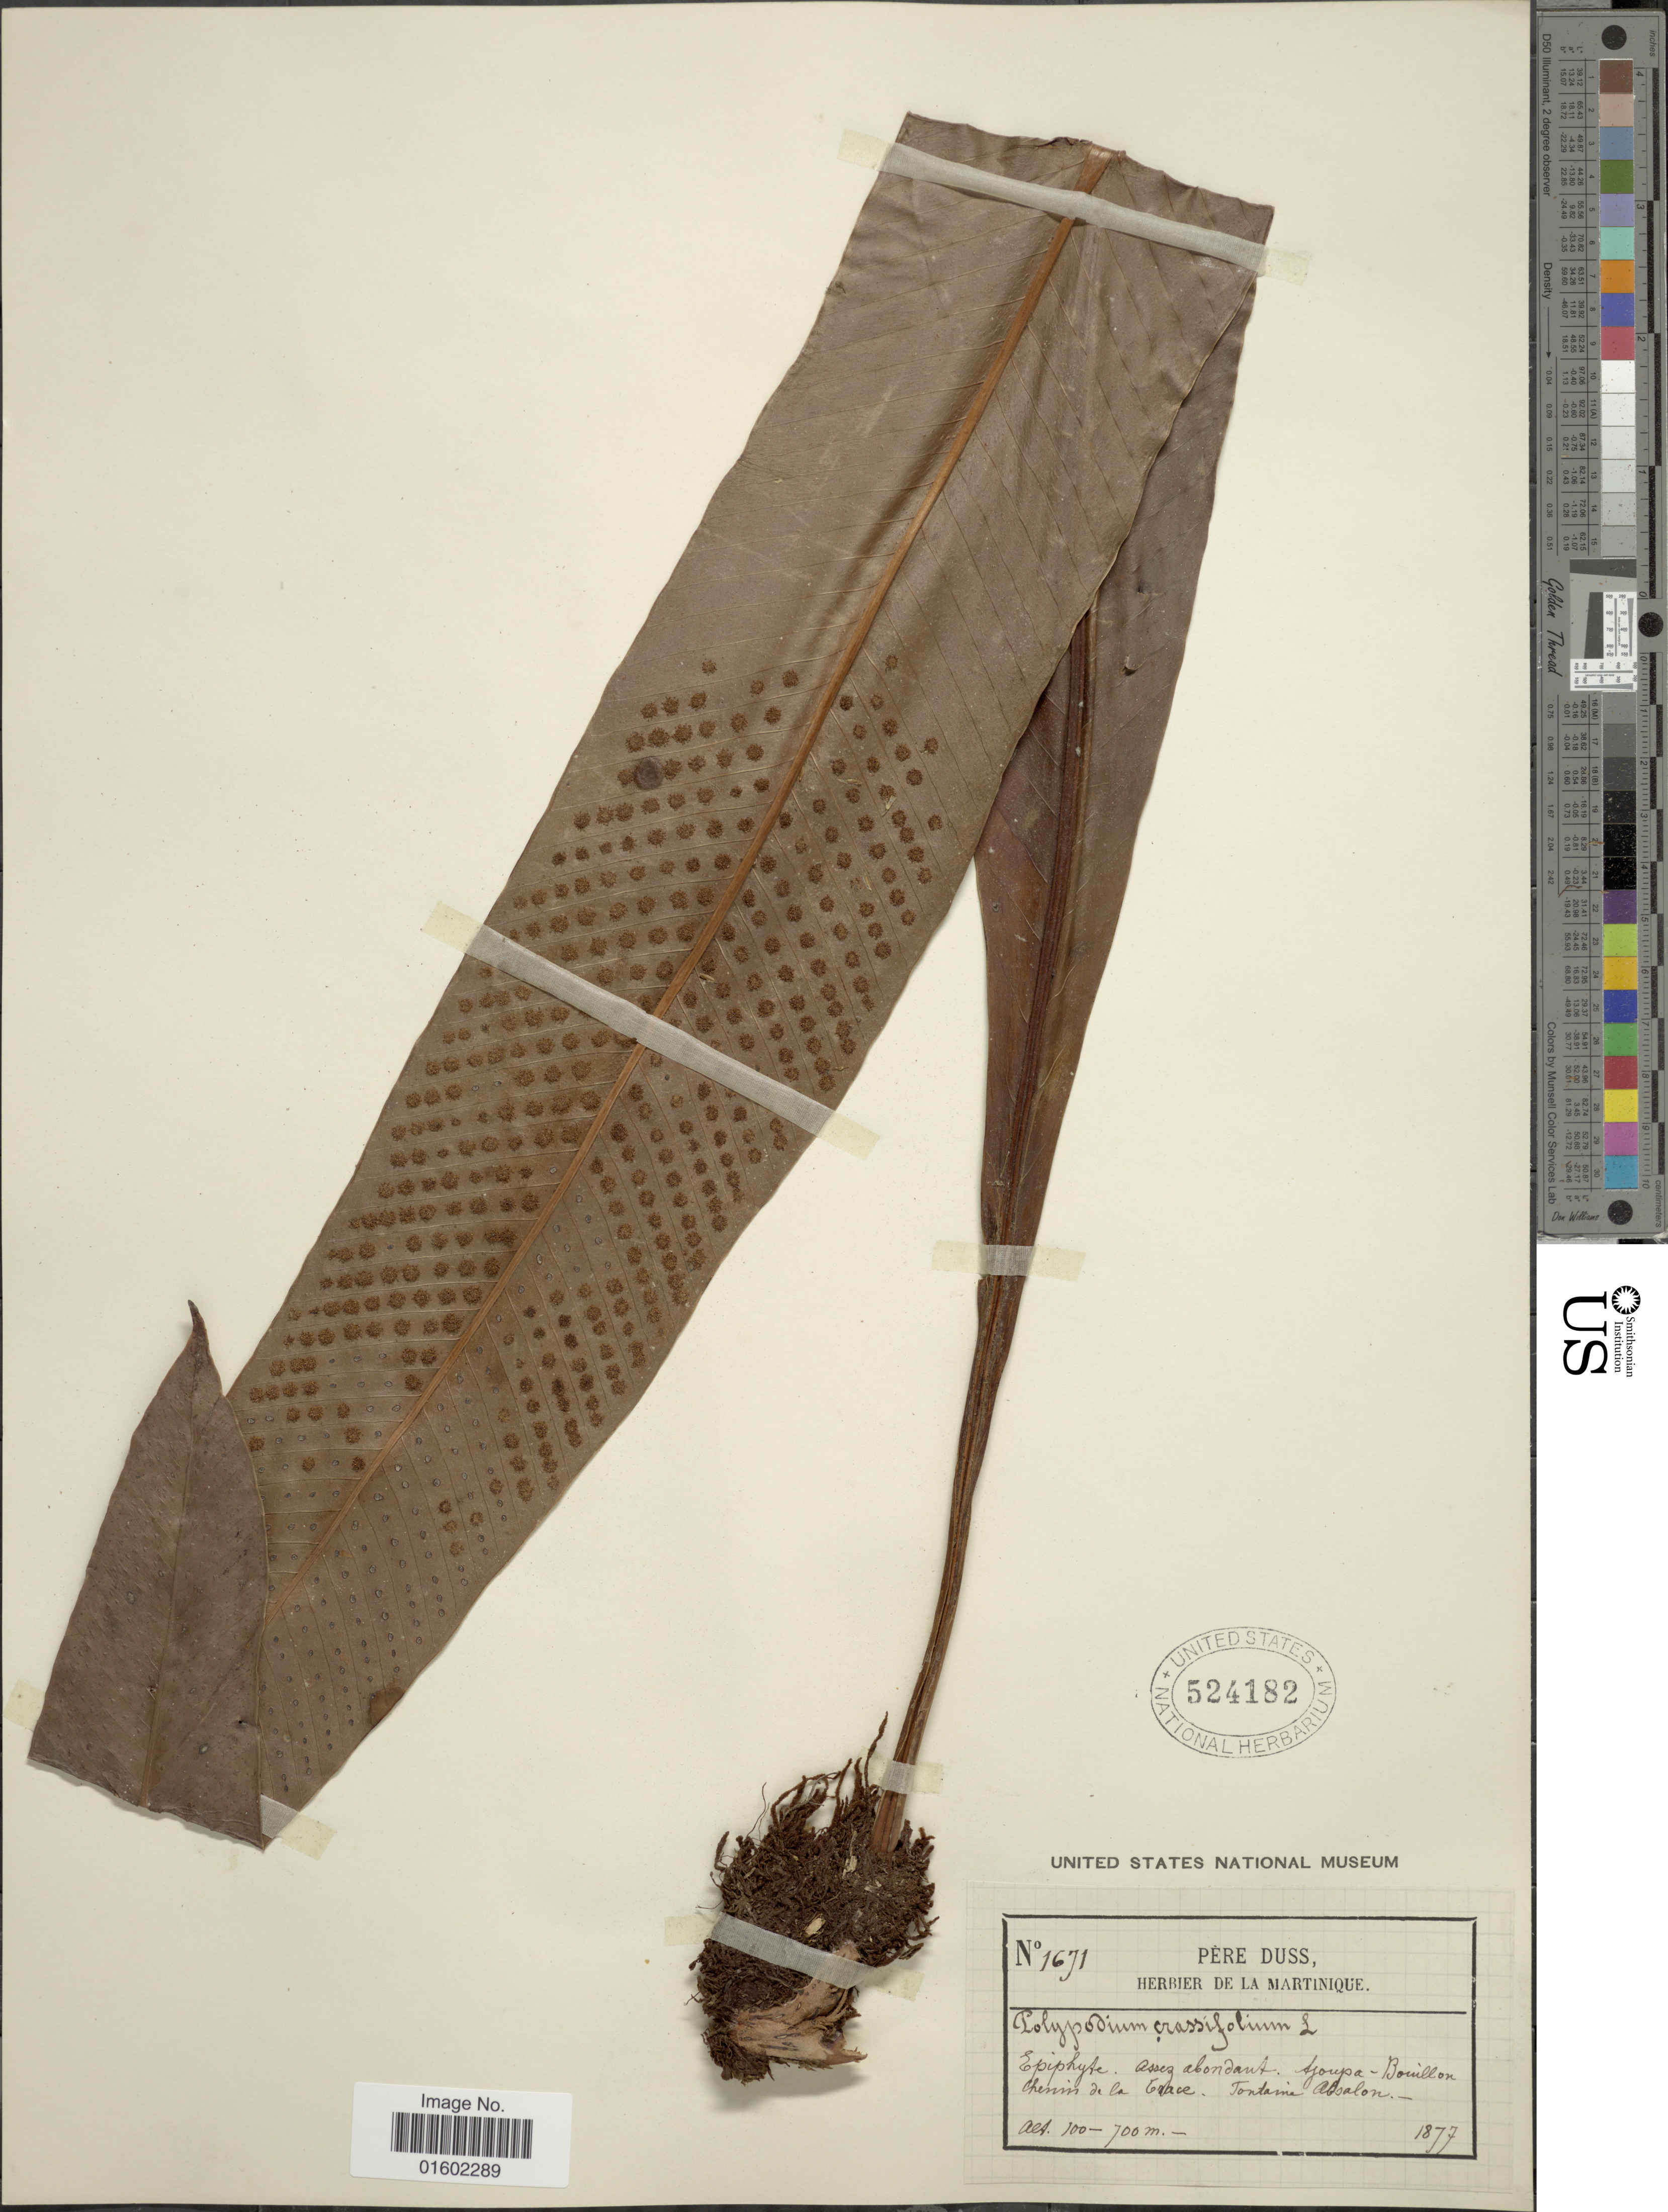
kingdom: Plantae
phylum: Tracheophyta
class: Polypodiopsida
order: Polypodiales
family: Polypodiaceae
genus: Niphidium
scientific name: Niphidium crassifolium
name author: (L.) Lellinger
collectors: Père Duss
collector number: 1671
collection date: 1877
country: Martinique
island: Martinique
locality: Assez abondant. Ajoupa-Bouillon, chemin de la Trace Fontaine Absalon.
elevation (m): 100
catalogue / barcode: US 524182